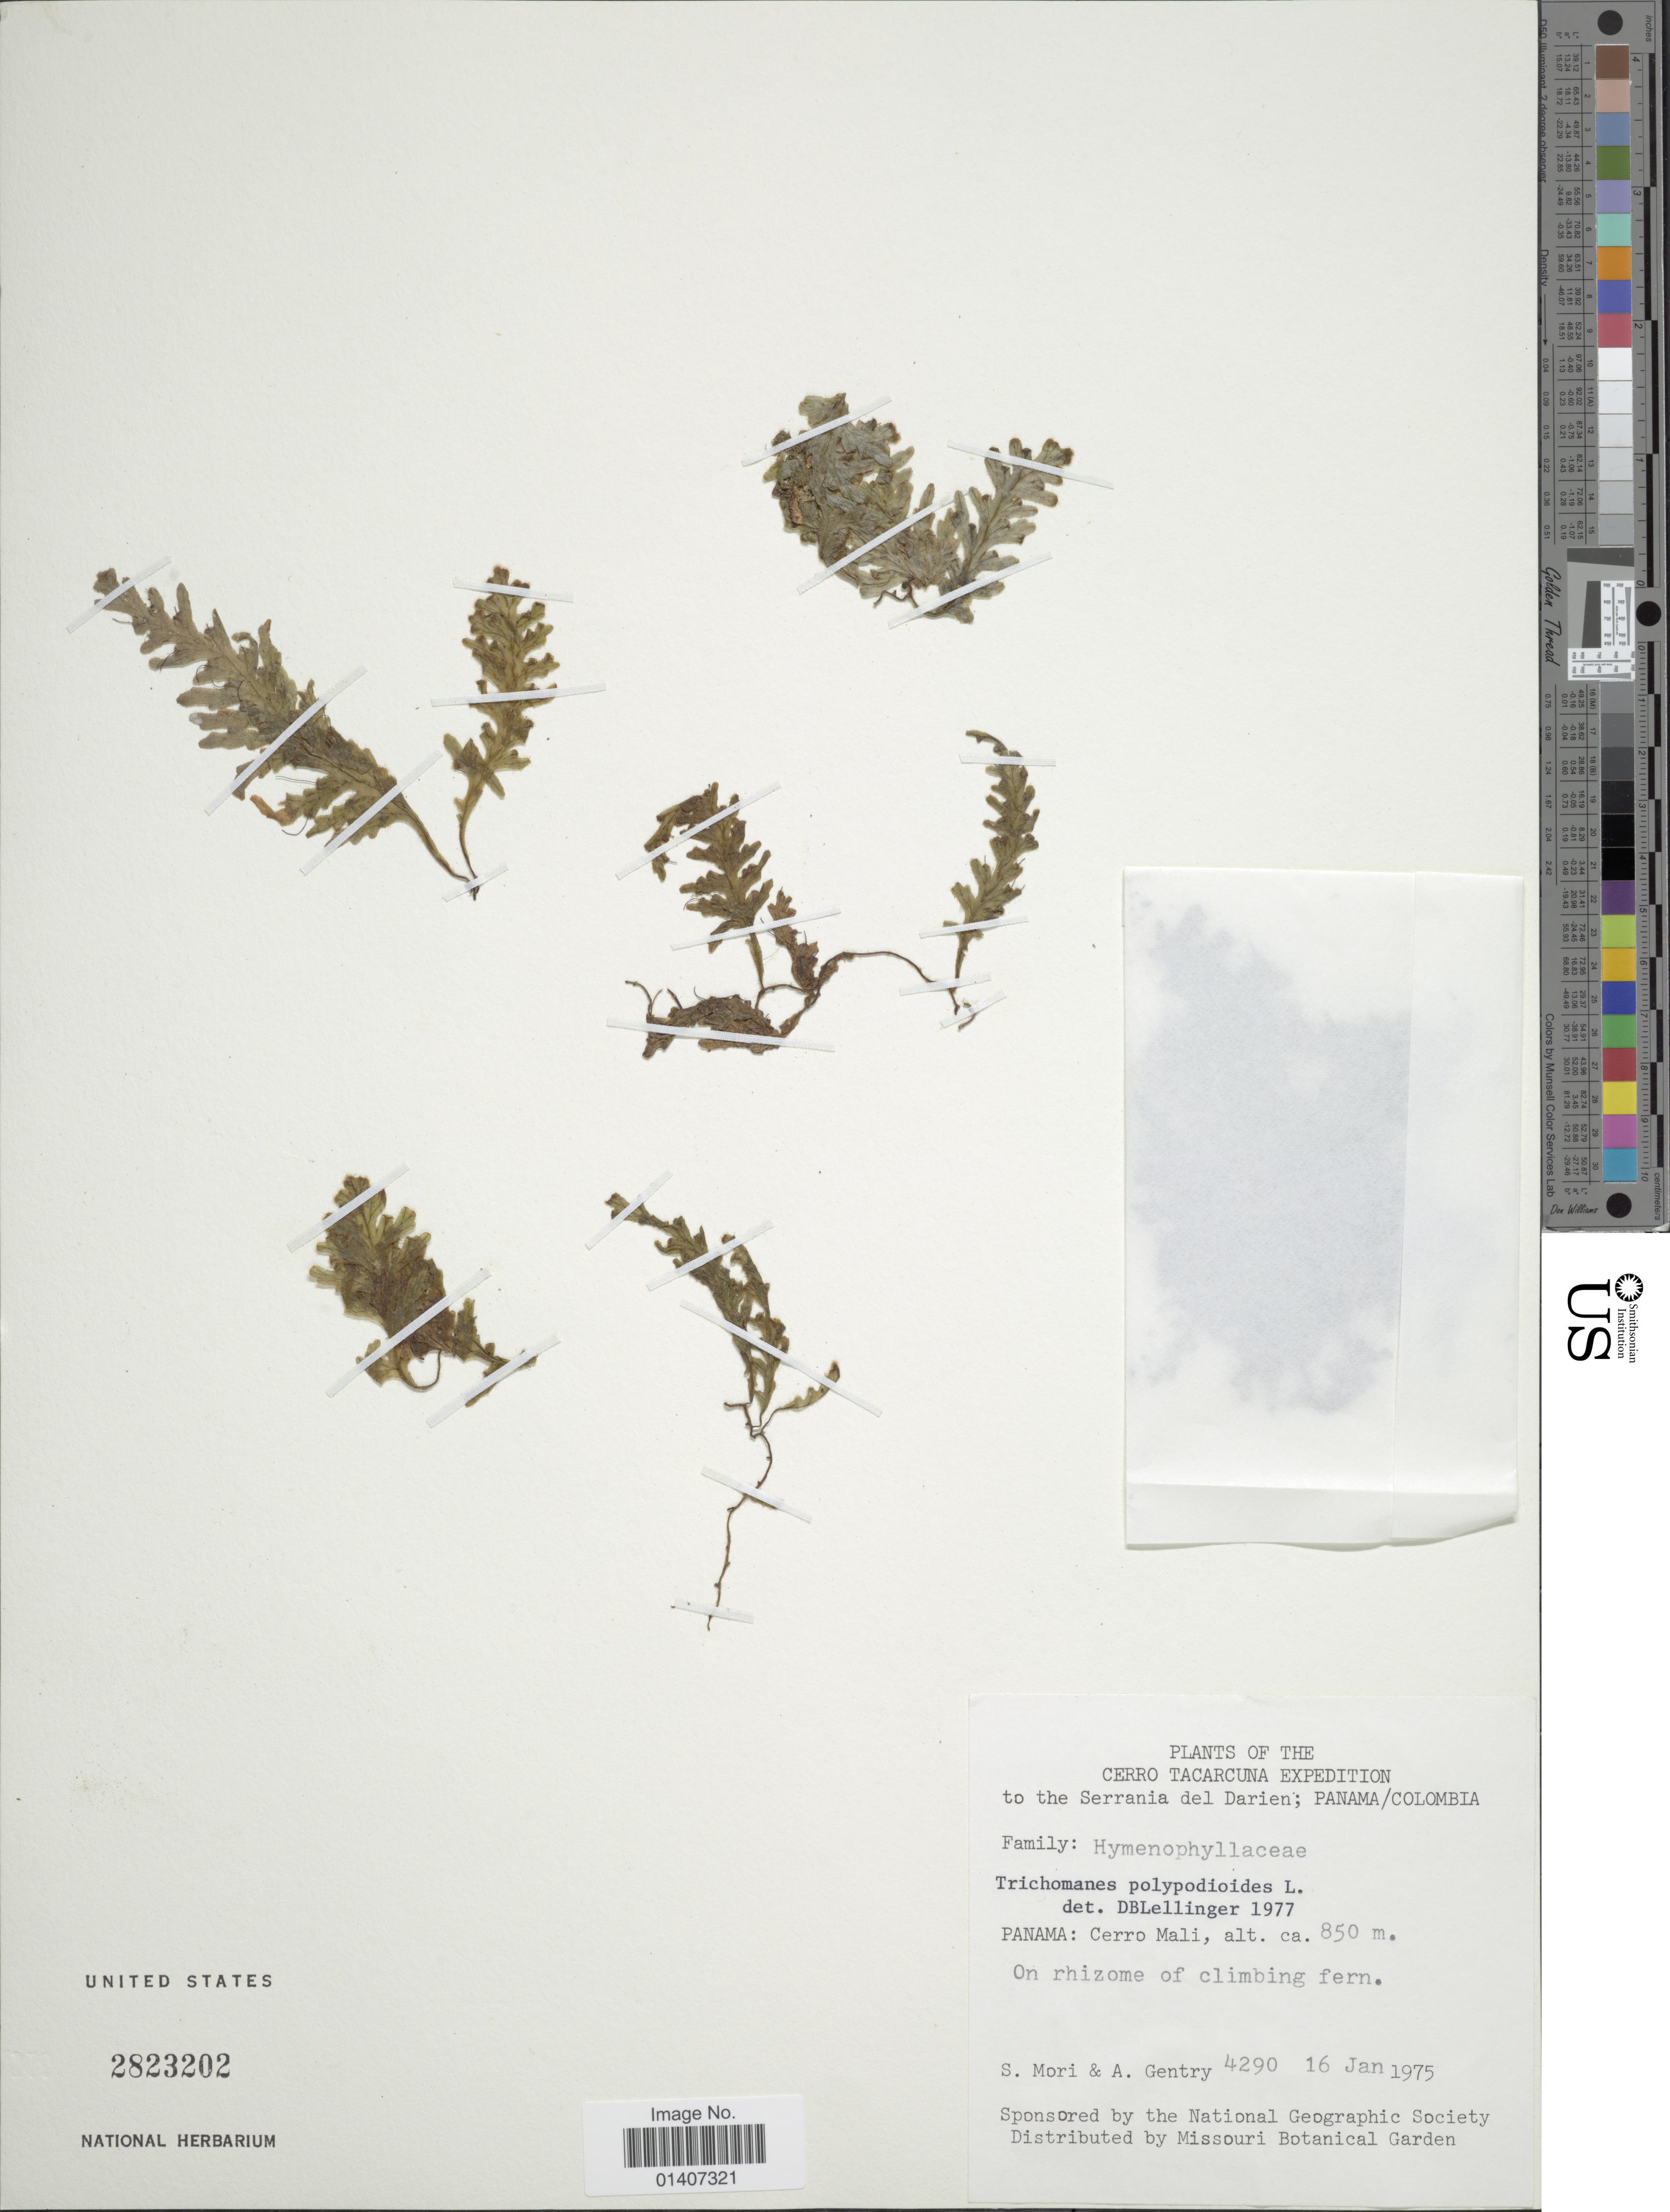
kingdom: Plantae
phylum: Tracheophyta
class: Polypodiopsida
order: Hymenophyllales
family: Hymenophyllaceae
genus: Trichomanes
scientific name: Trichomanes anadromum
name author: Rosenst.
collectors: S. Mori & A. H. Gentry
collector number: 4290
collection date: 1975-01-16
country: Panama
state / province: Panamá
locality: Cerro Tacarcuna, Panama Cerro Mali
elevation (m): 850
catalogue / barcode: US 2823202